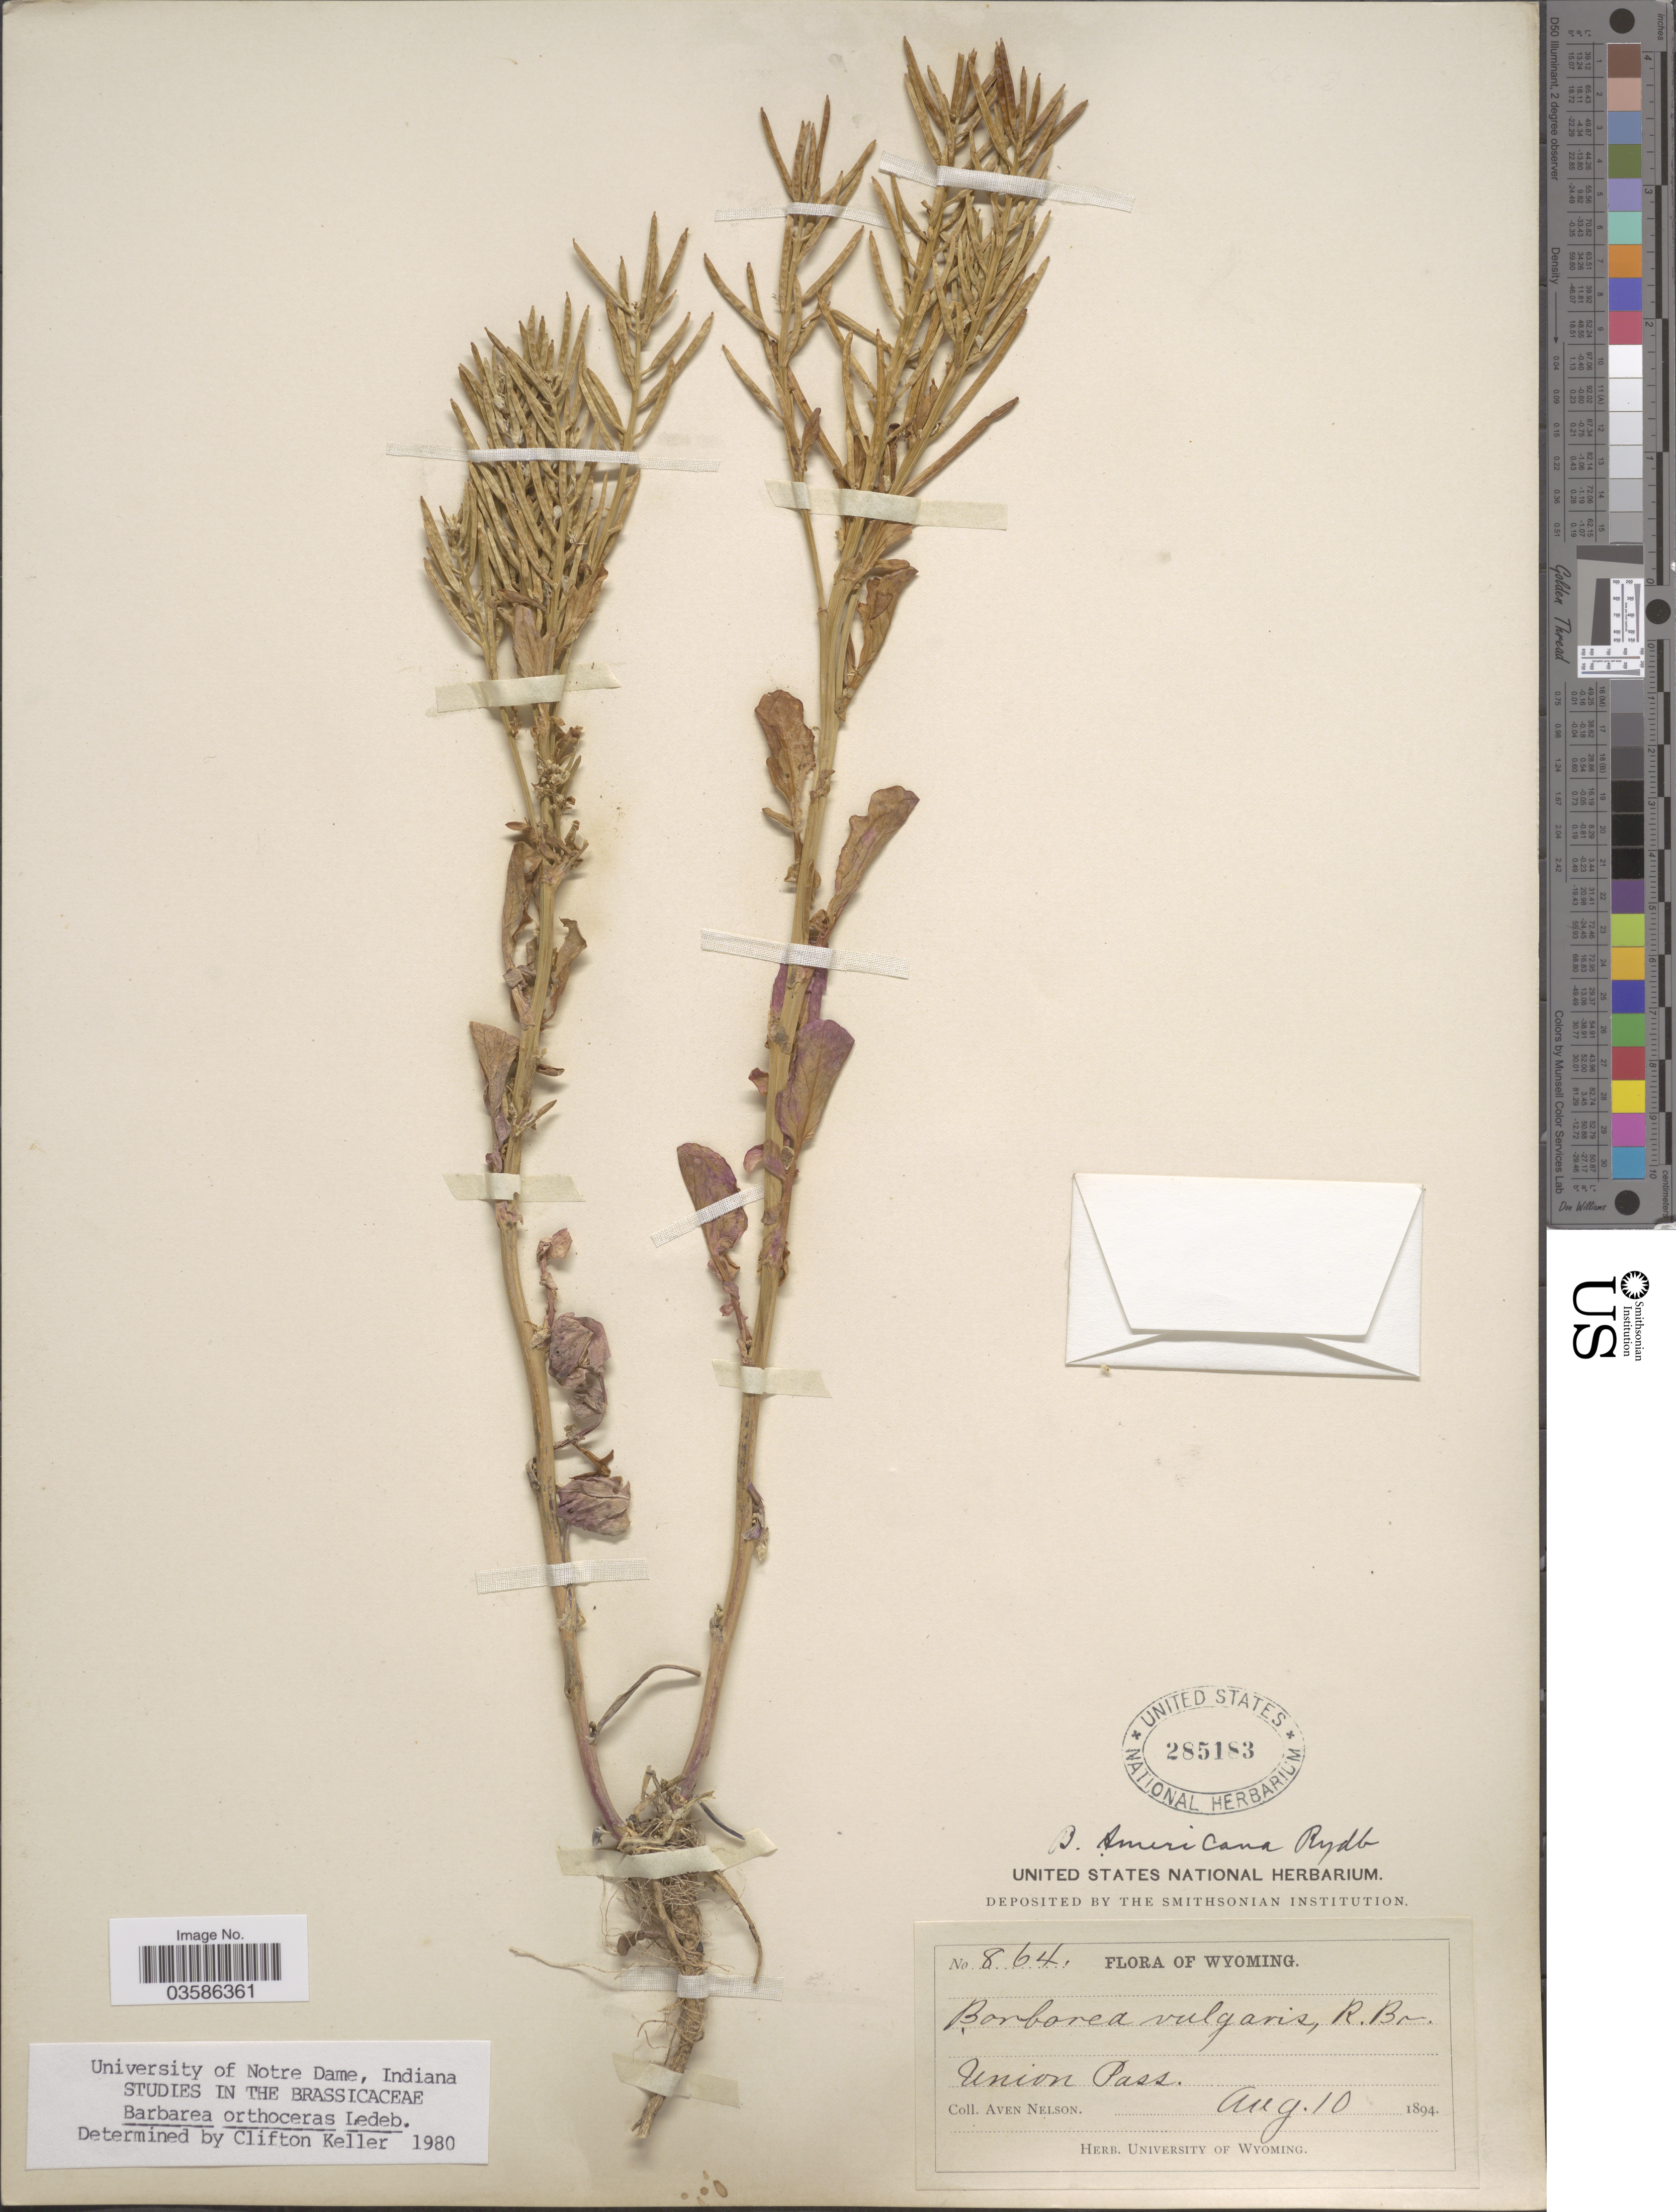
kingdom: Plantae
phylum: Tracheophyta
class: Magnoliopsida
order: Brassicales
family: Brassicaceae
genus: Barbarea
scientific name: Barbarea orthoceras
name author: Ledeb.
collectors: A. Nelson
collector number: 864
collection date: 1894-08-10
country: United States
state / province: Wyoming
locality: Union Pass.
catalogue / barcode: US 285183